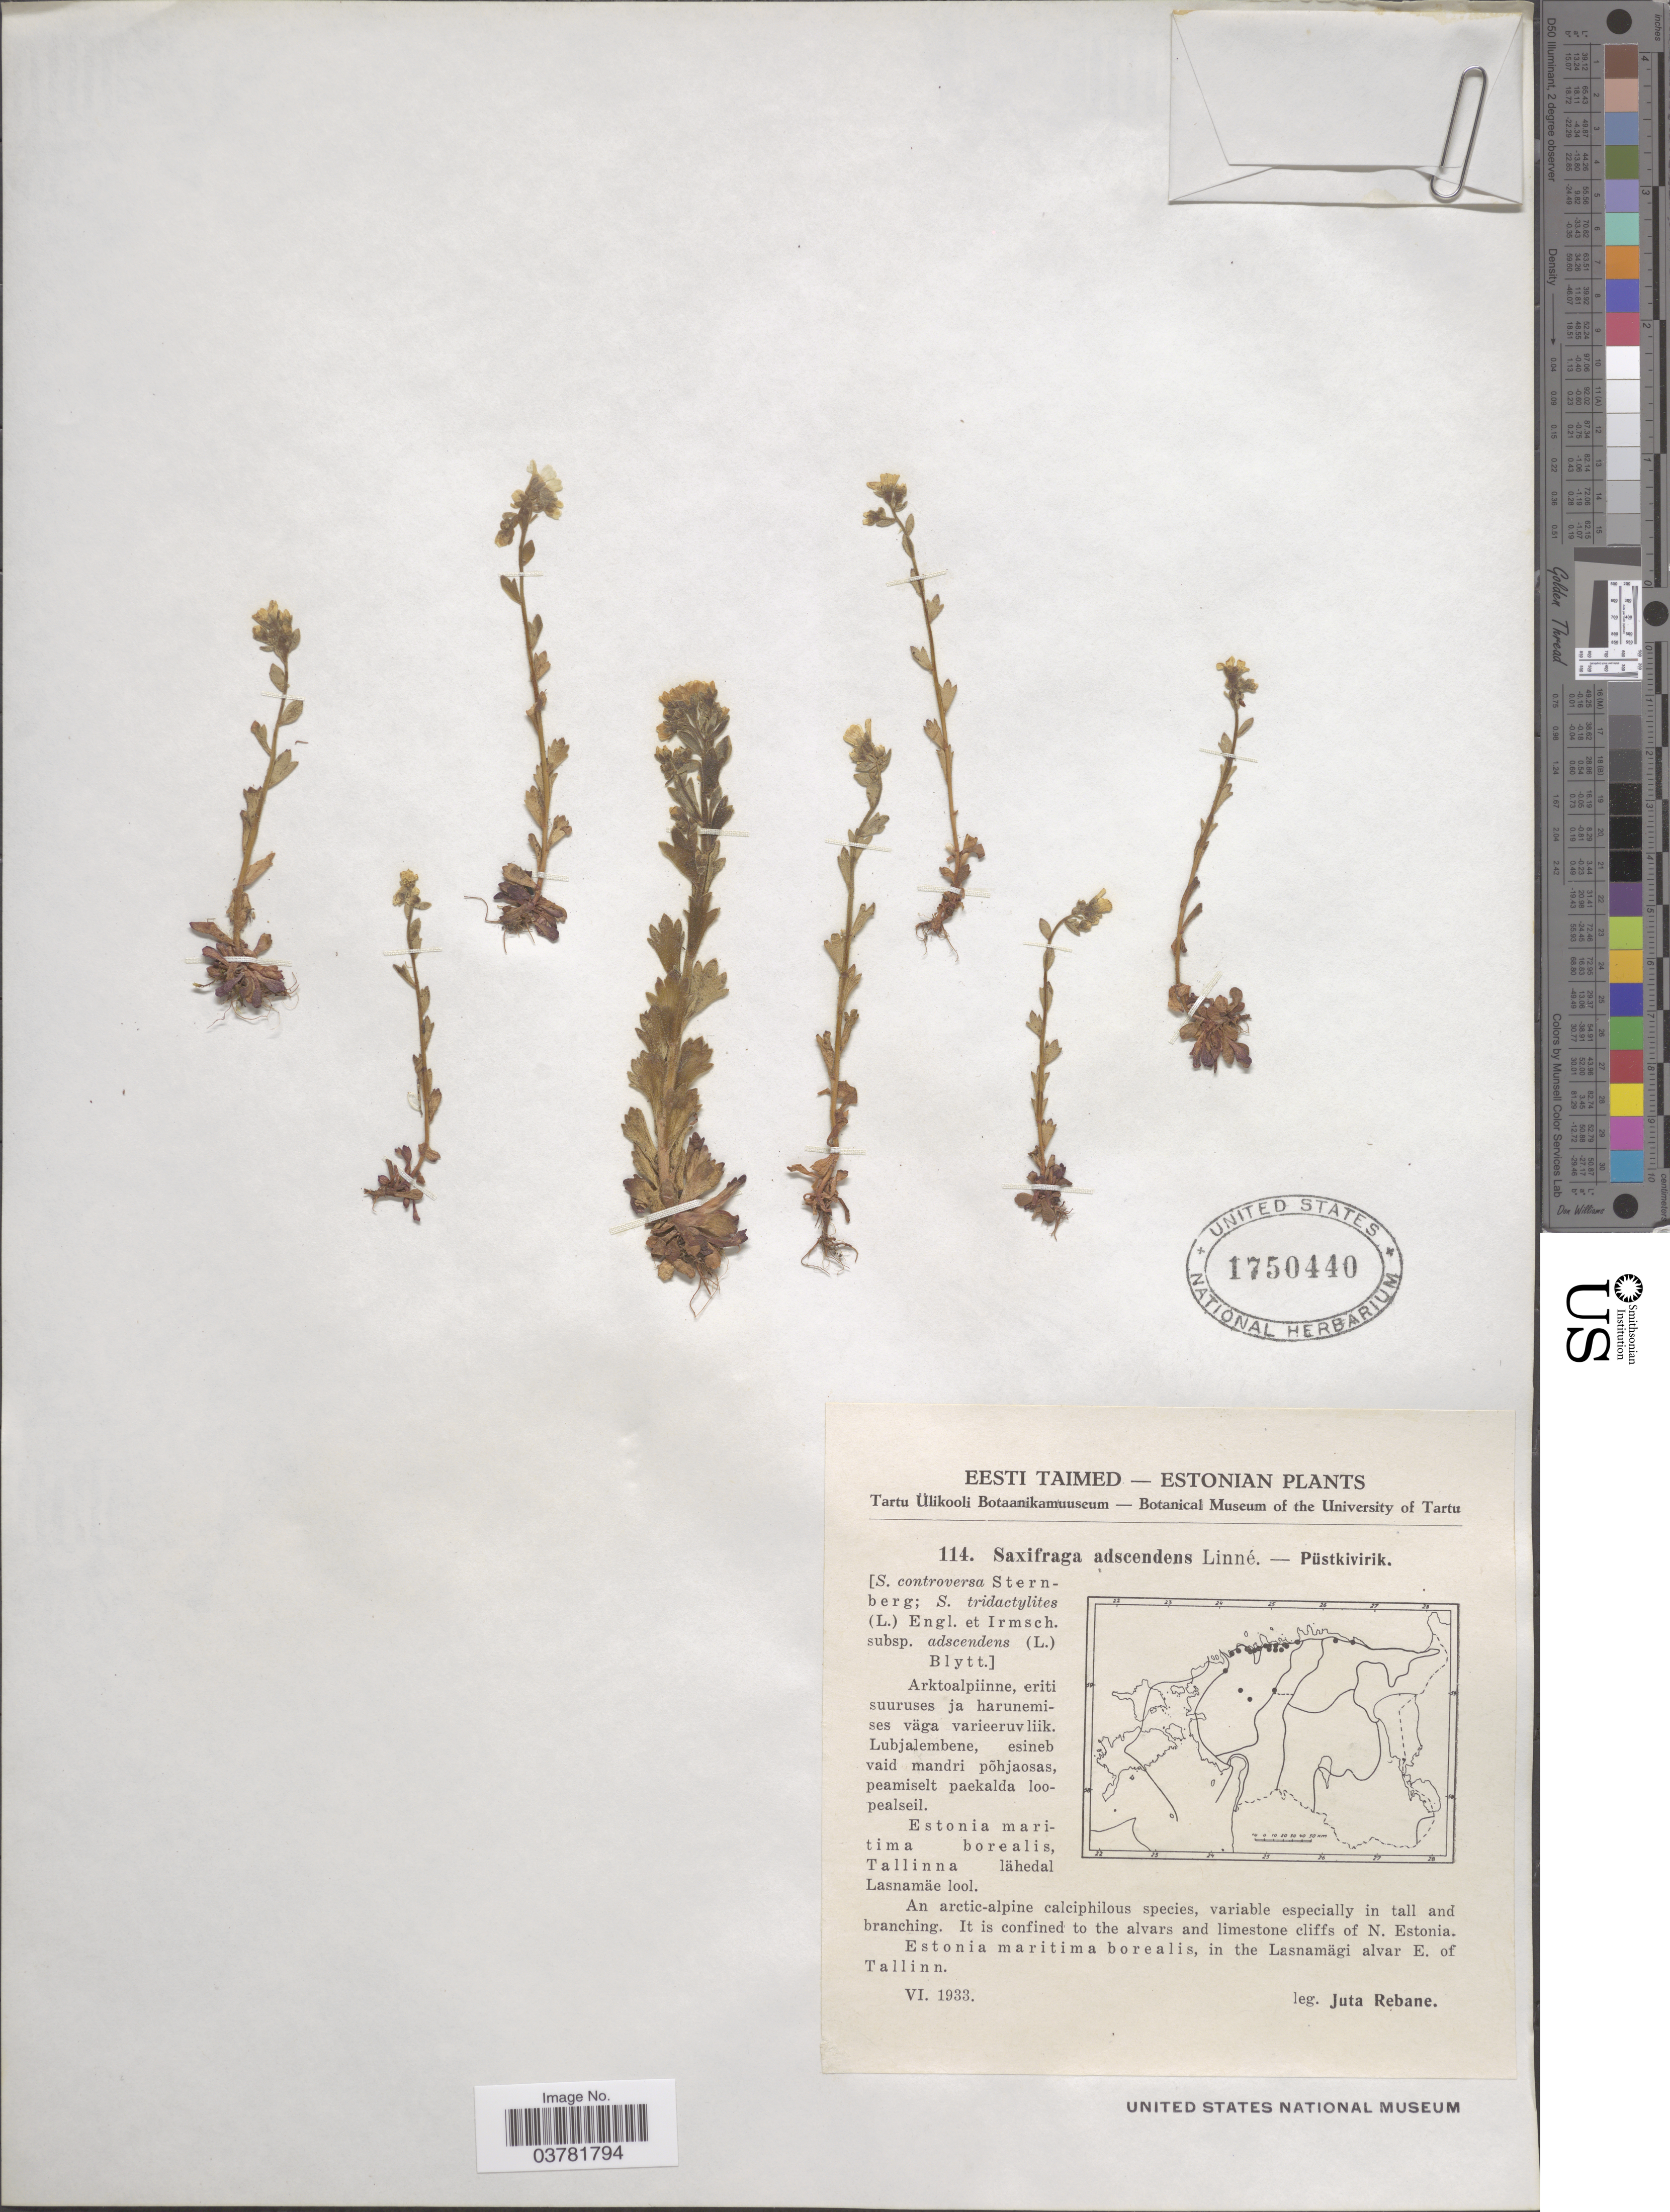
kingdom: Plantae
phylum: Tracheophyta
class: Magnoliopsida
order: Saxifragales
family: Saxifragaceae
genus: Saxifraga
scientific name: Saxifraga adscendens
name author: L.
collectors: J. Rebane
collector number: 114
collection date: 1933-06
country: Estonia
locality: Eesti Taimed. N. Estonia. Estonia maritima borealis, in the Lasnamägi alvar E. of Tallinn.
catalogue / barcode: US 1750440